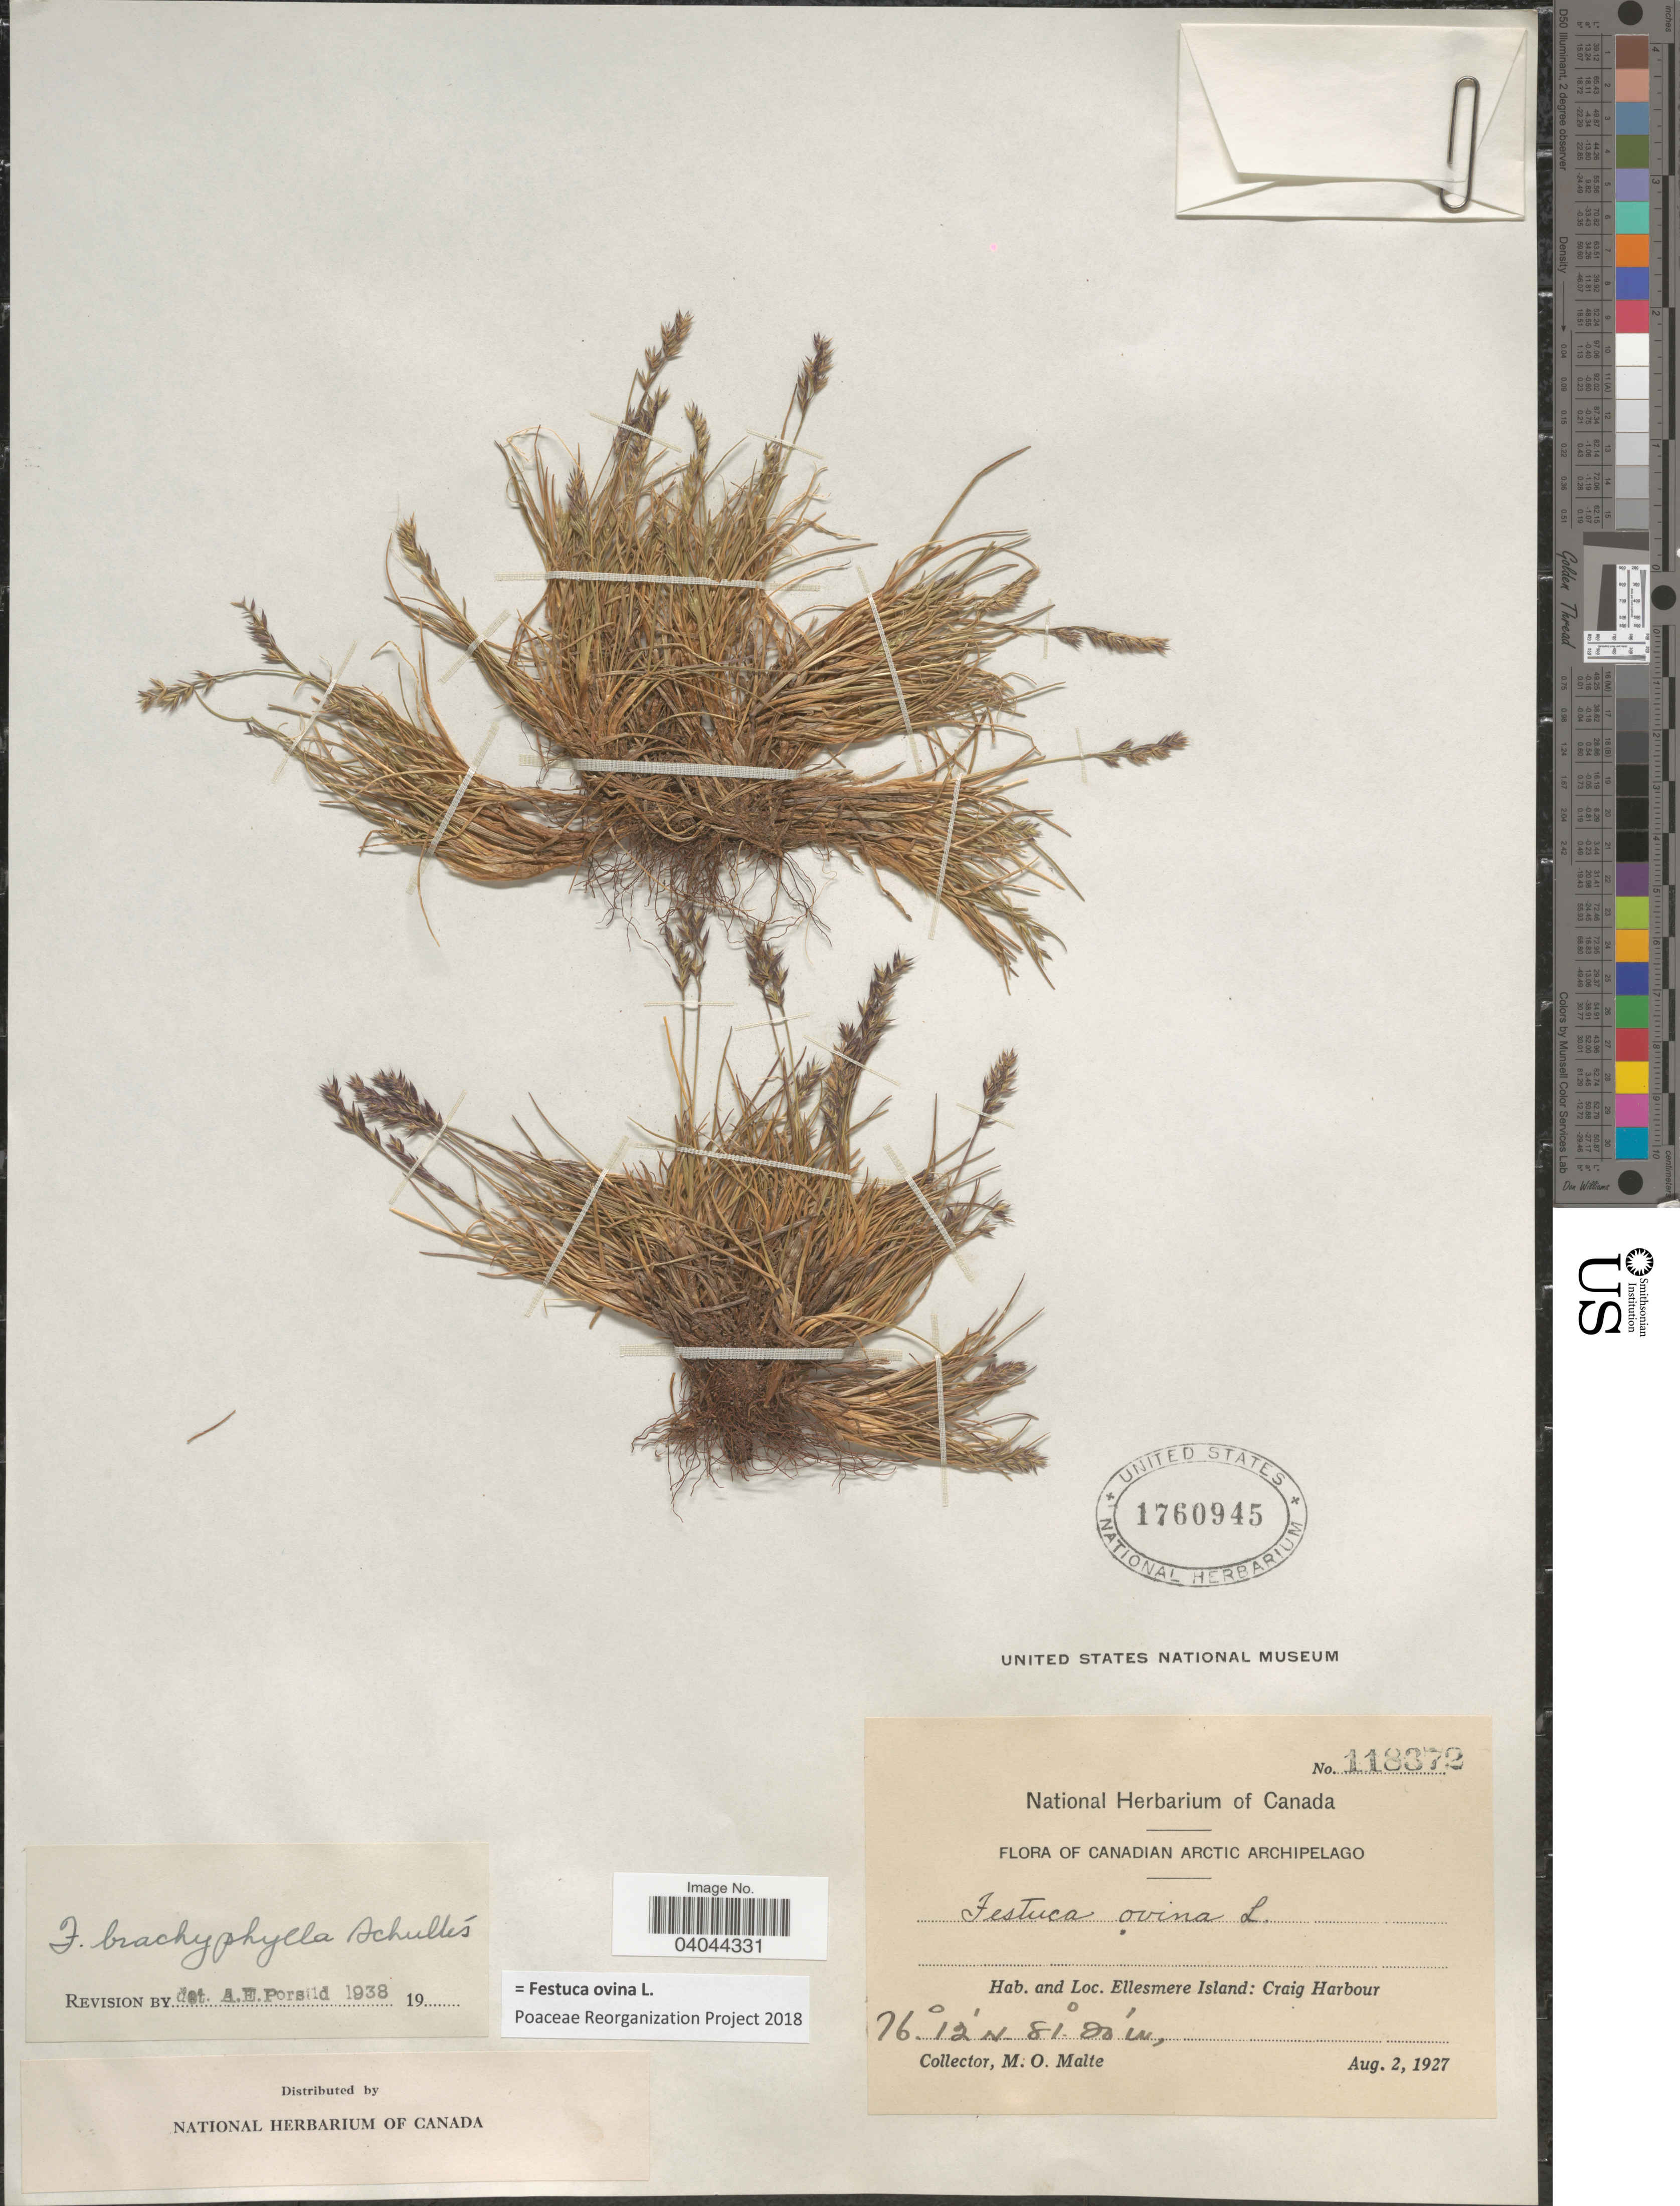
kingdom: Plantae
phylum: Tracheophyta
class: Liliopsida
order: Poales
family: Poaceae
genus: Festuca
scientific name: Festuca ovina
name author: L.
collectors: M. O. Malte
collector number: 118372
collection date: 1927-08-02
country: Canada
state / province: Nunavut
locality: Canadian Arctic Archipelago. Ellesmere Island: Craig Harbour.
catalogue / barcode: US 1760945